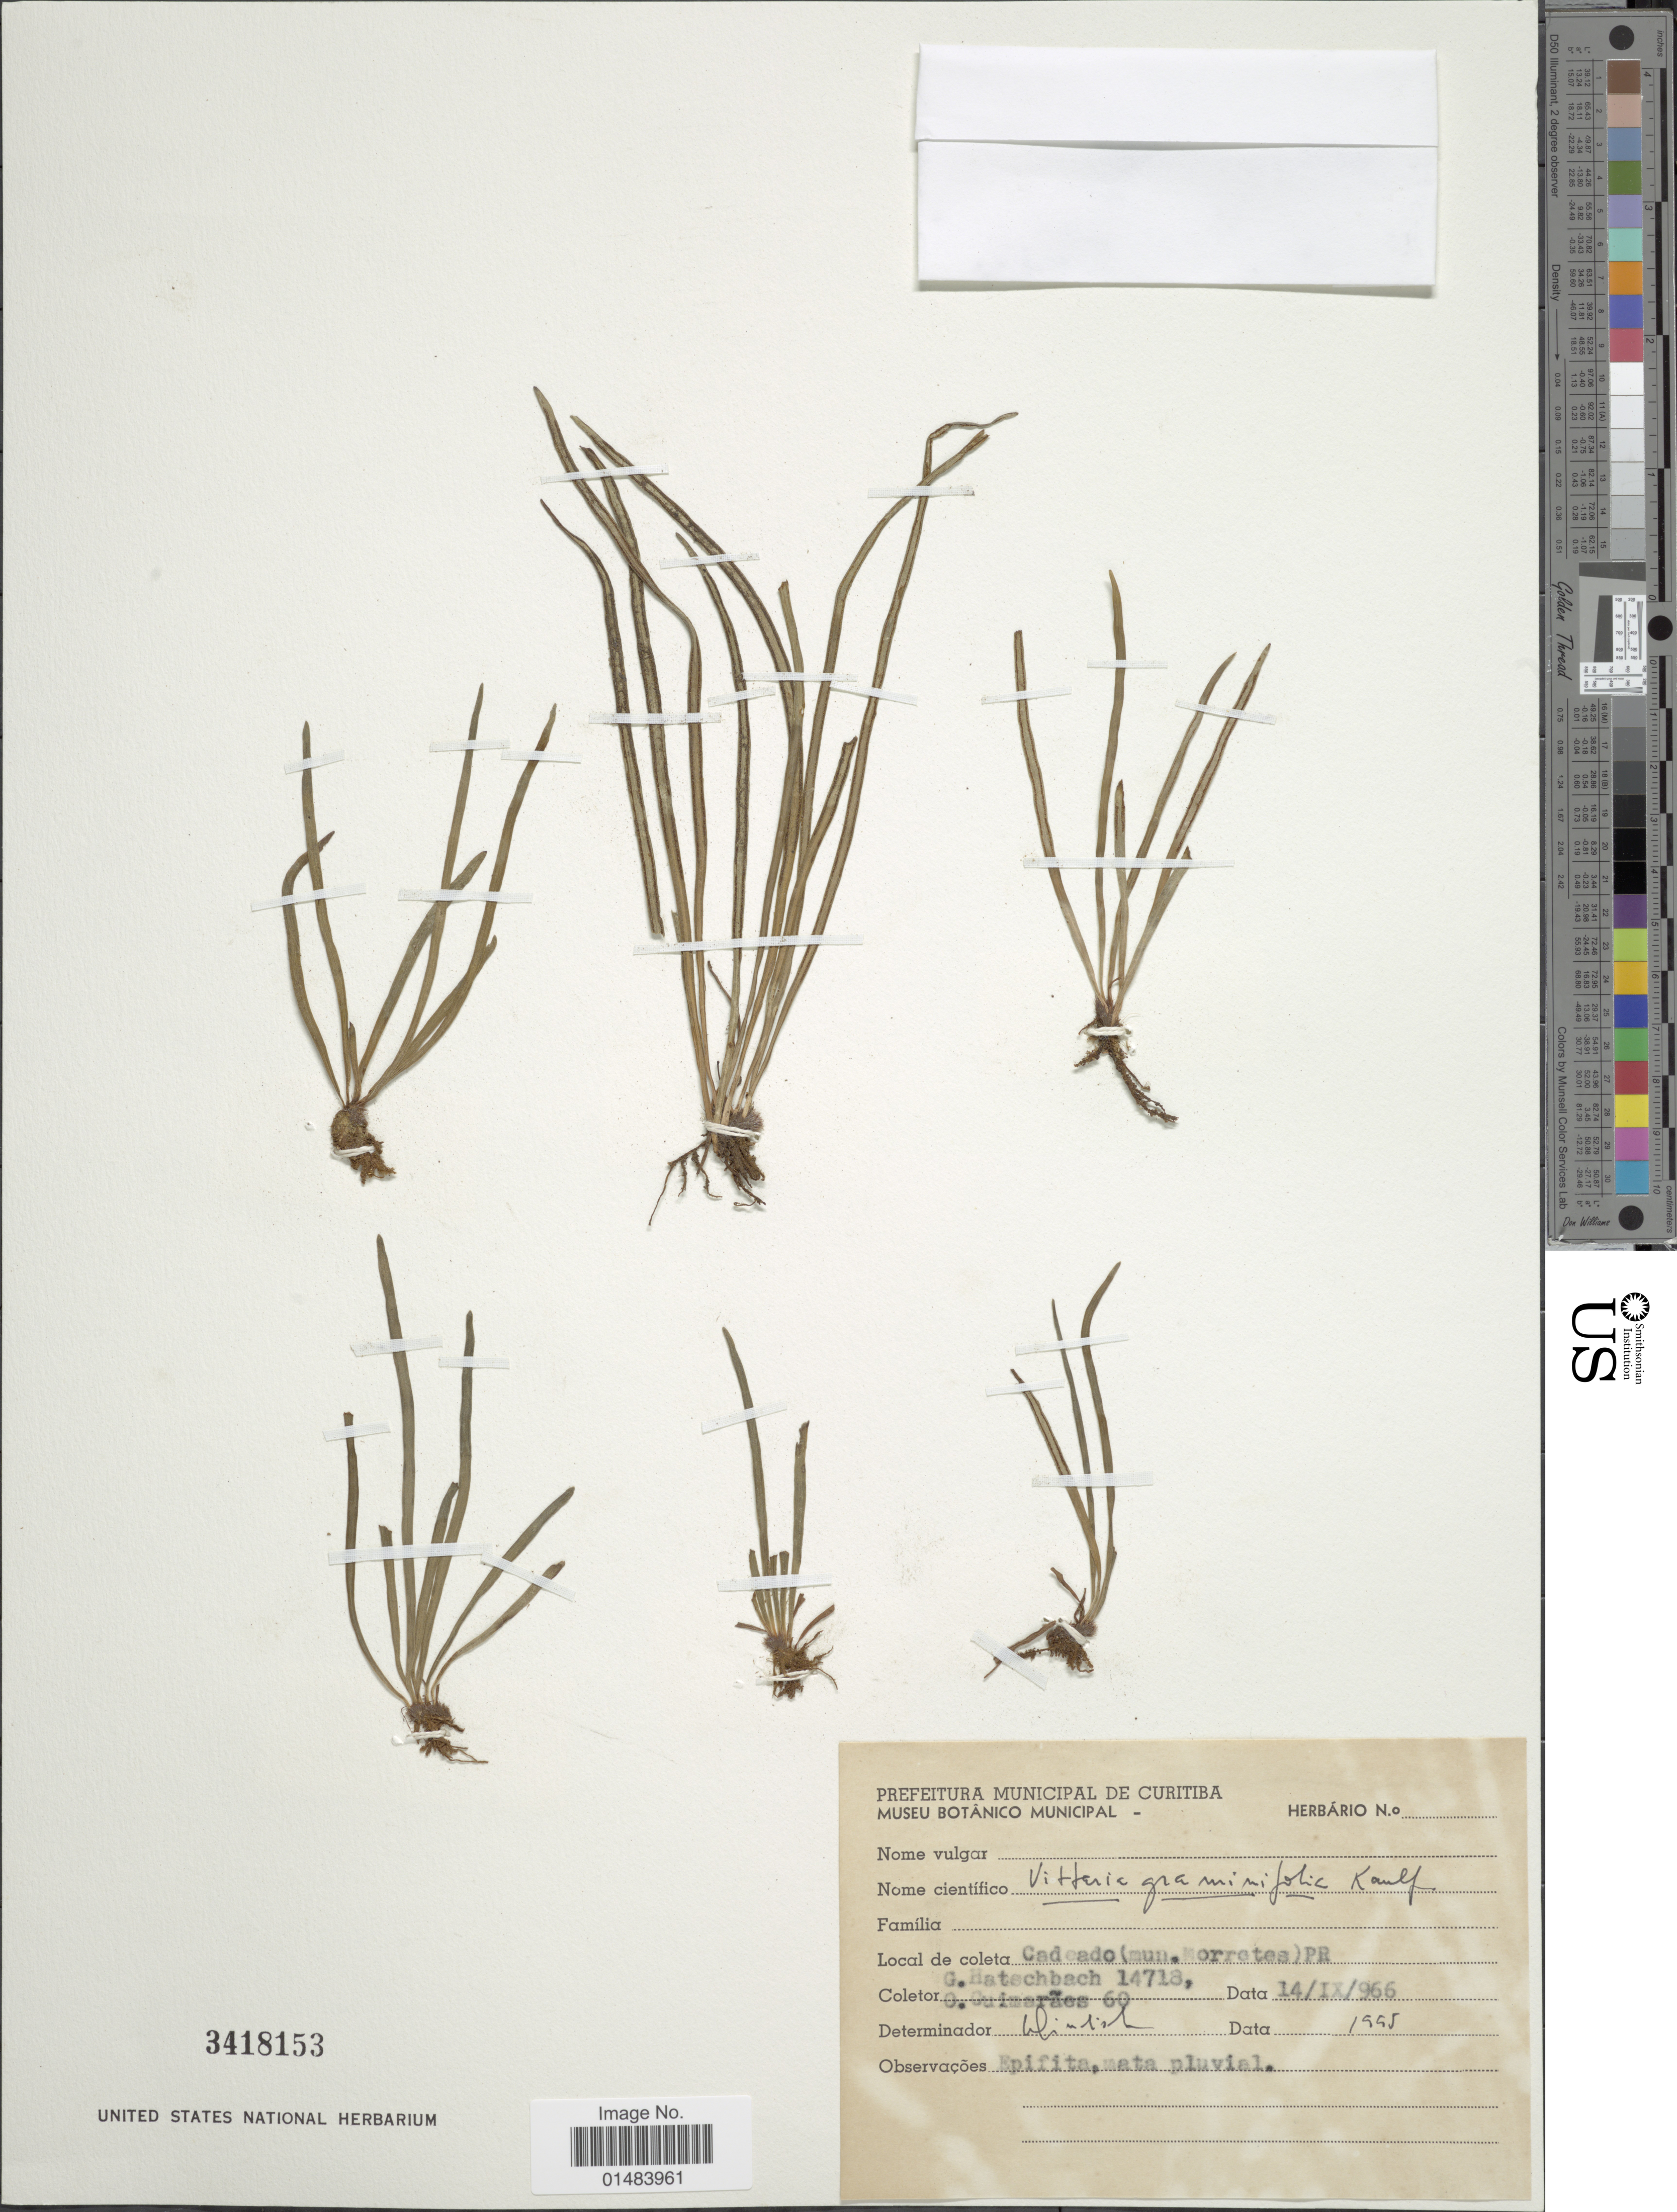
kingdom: Plantae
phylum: Tracheophyta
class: Polypodiopsida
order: Polypodiales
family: Pteridaceae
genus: Vittaria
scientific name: Vittaria graminifolia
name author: Kaulf.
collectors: G. Hatschbach & O. Cuimaraes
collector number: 14718/60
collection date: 1966-09-14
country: Venezuela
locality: Cadcado (mun.Morretes) PR.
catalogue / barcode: US 3418153